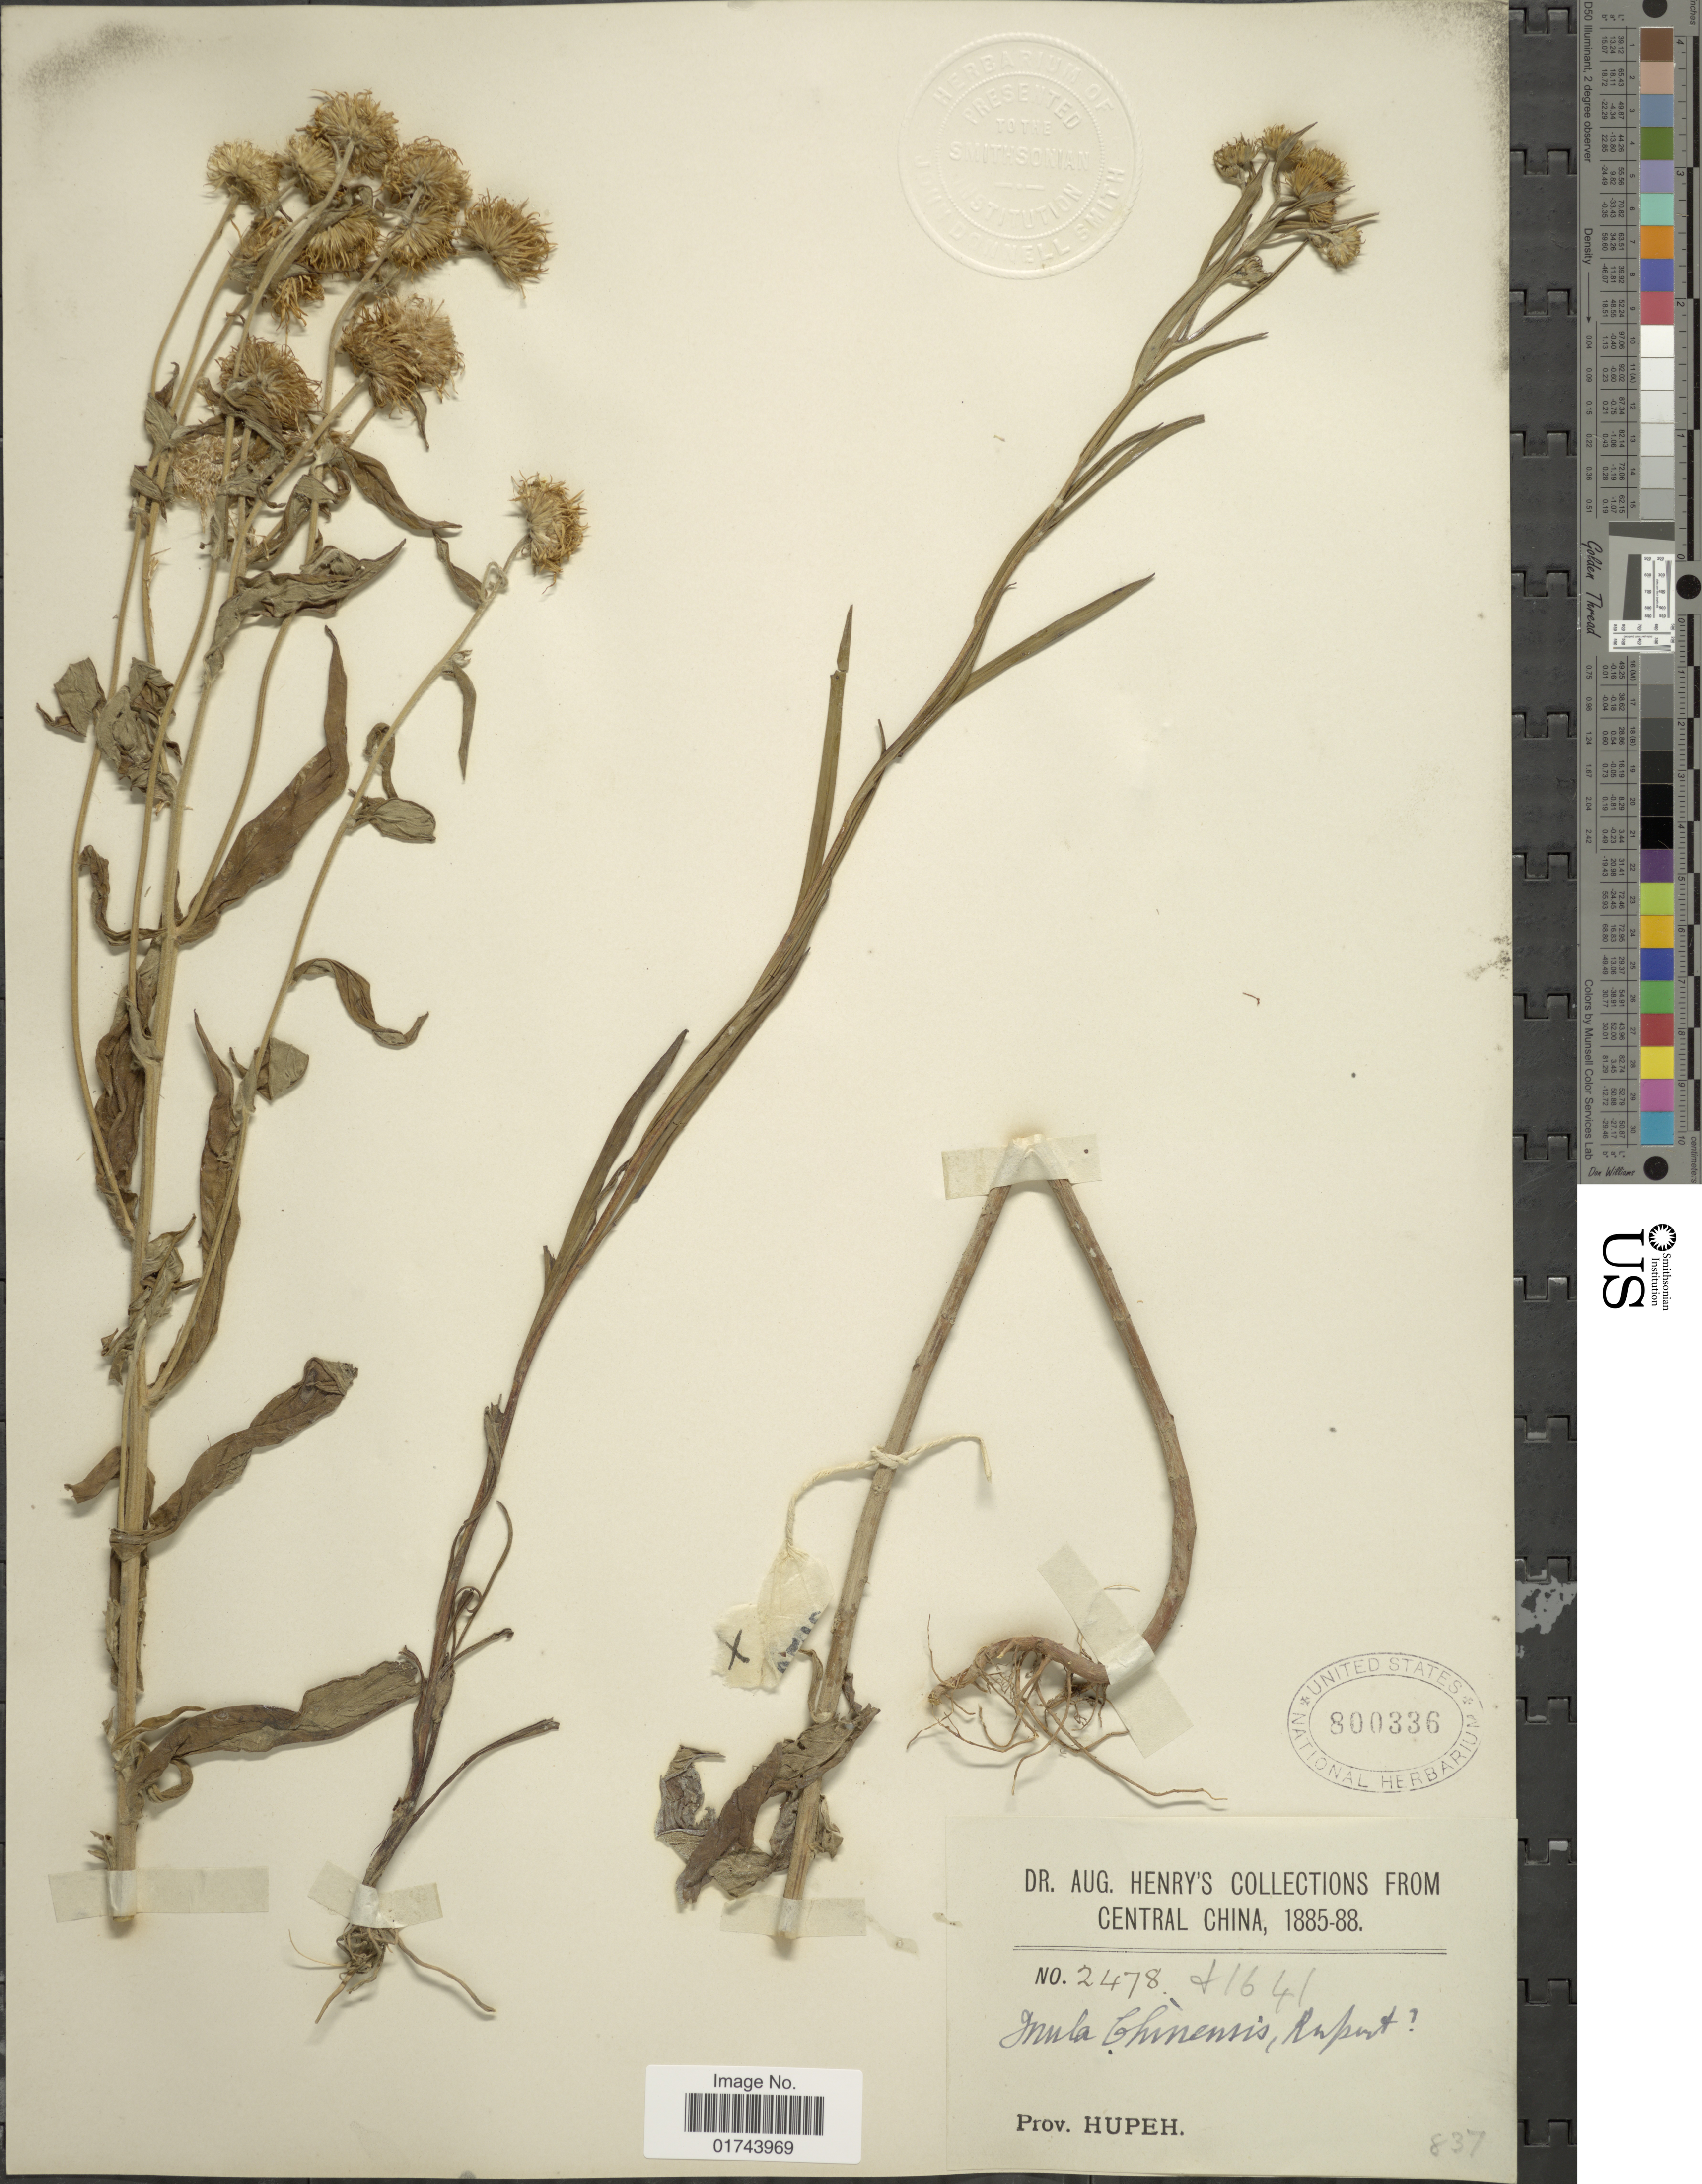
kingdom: Plantae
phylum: Tracheophyta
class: Magnoliopsida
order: Asterales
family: Asteraceae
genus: Inula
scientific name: Inula chinensis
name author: Rupr. ex Maxim.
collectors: A. Henry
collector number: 2478/1641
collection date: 1885/1888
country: China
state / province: Hubei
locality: Hupeh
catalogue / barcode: US 800336